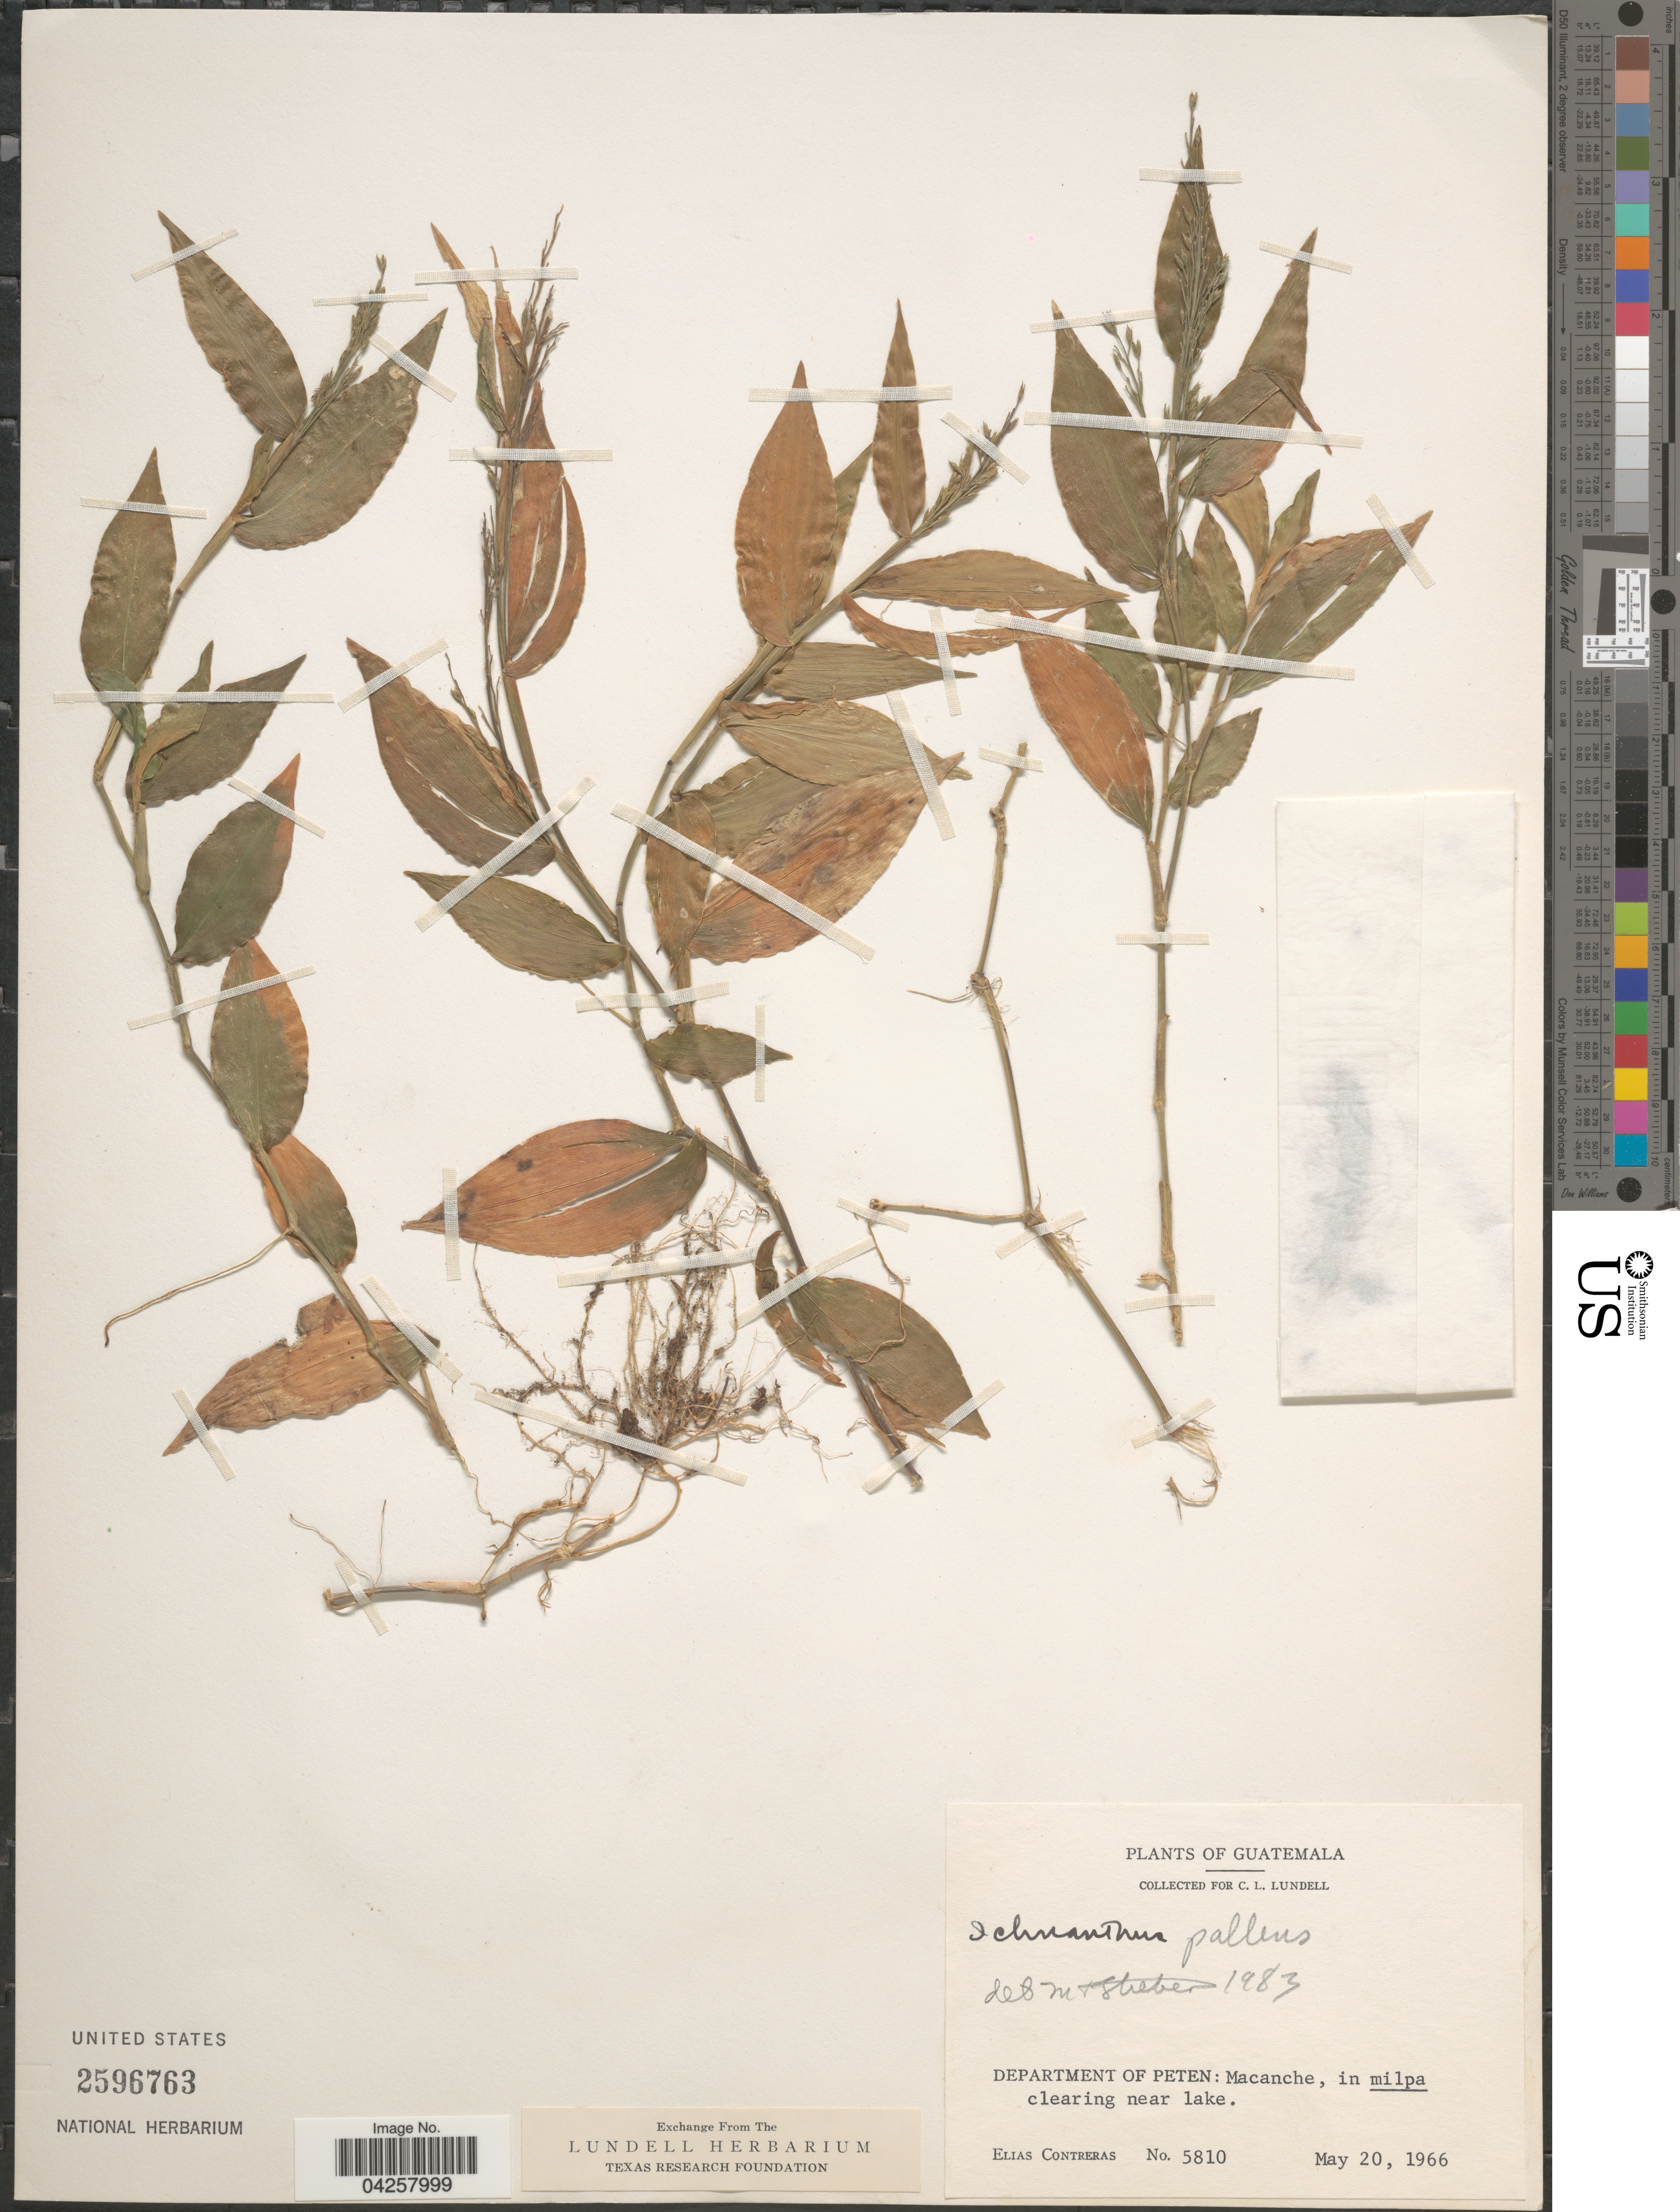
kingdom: Plantae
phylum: Tracheophyta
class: Liliopsida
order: Poales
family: Poaceae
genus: Ichnanthus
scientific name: Ichnanthus pallens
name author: (Sw.) Munro ex Benth.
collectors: E. Contreras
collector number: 5810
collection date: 1966-05-20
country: Guatemala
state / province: El Peten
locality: Department of Peten: Macanche, in milpa clearing near lake.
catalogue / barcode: US 2596763